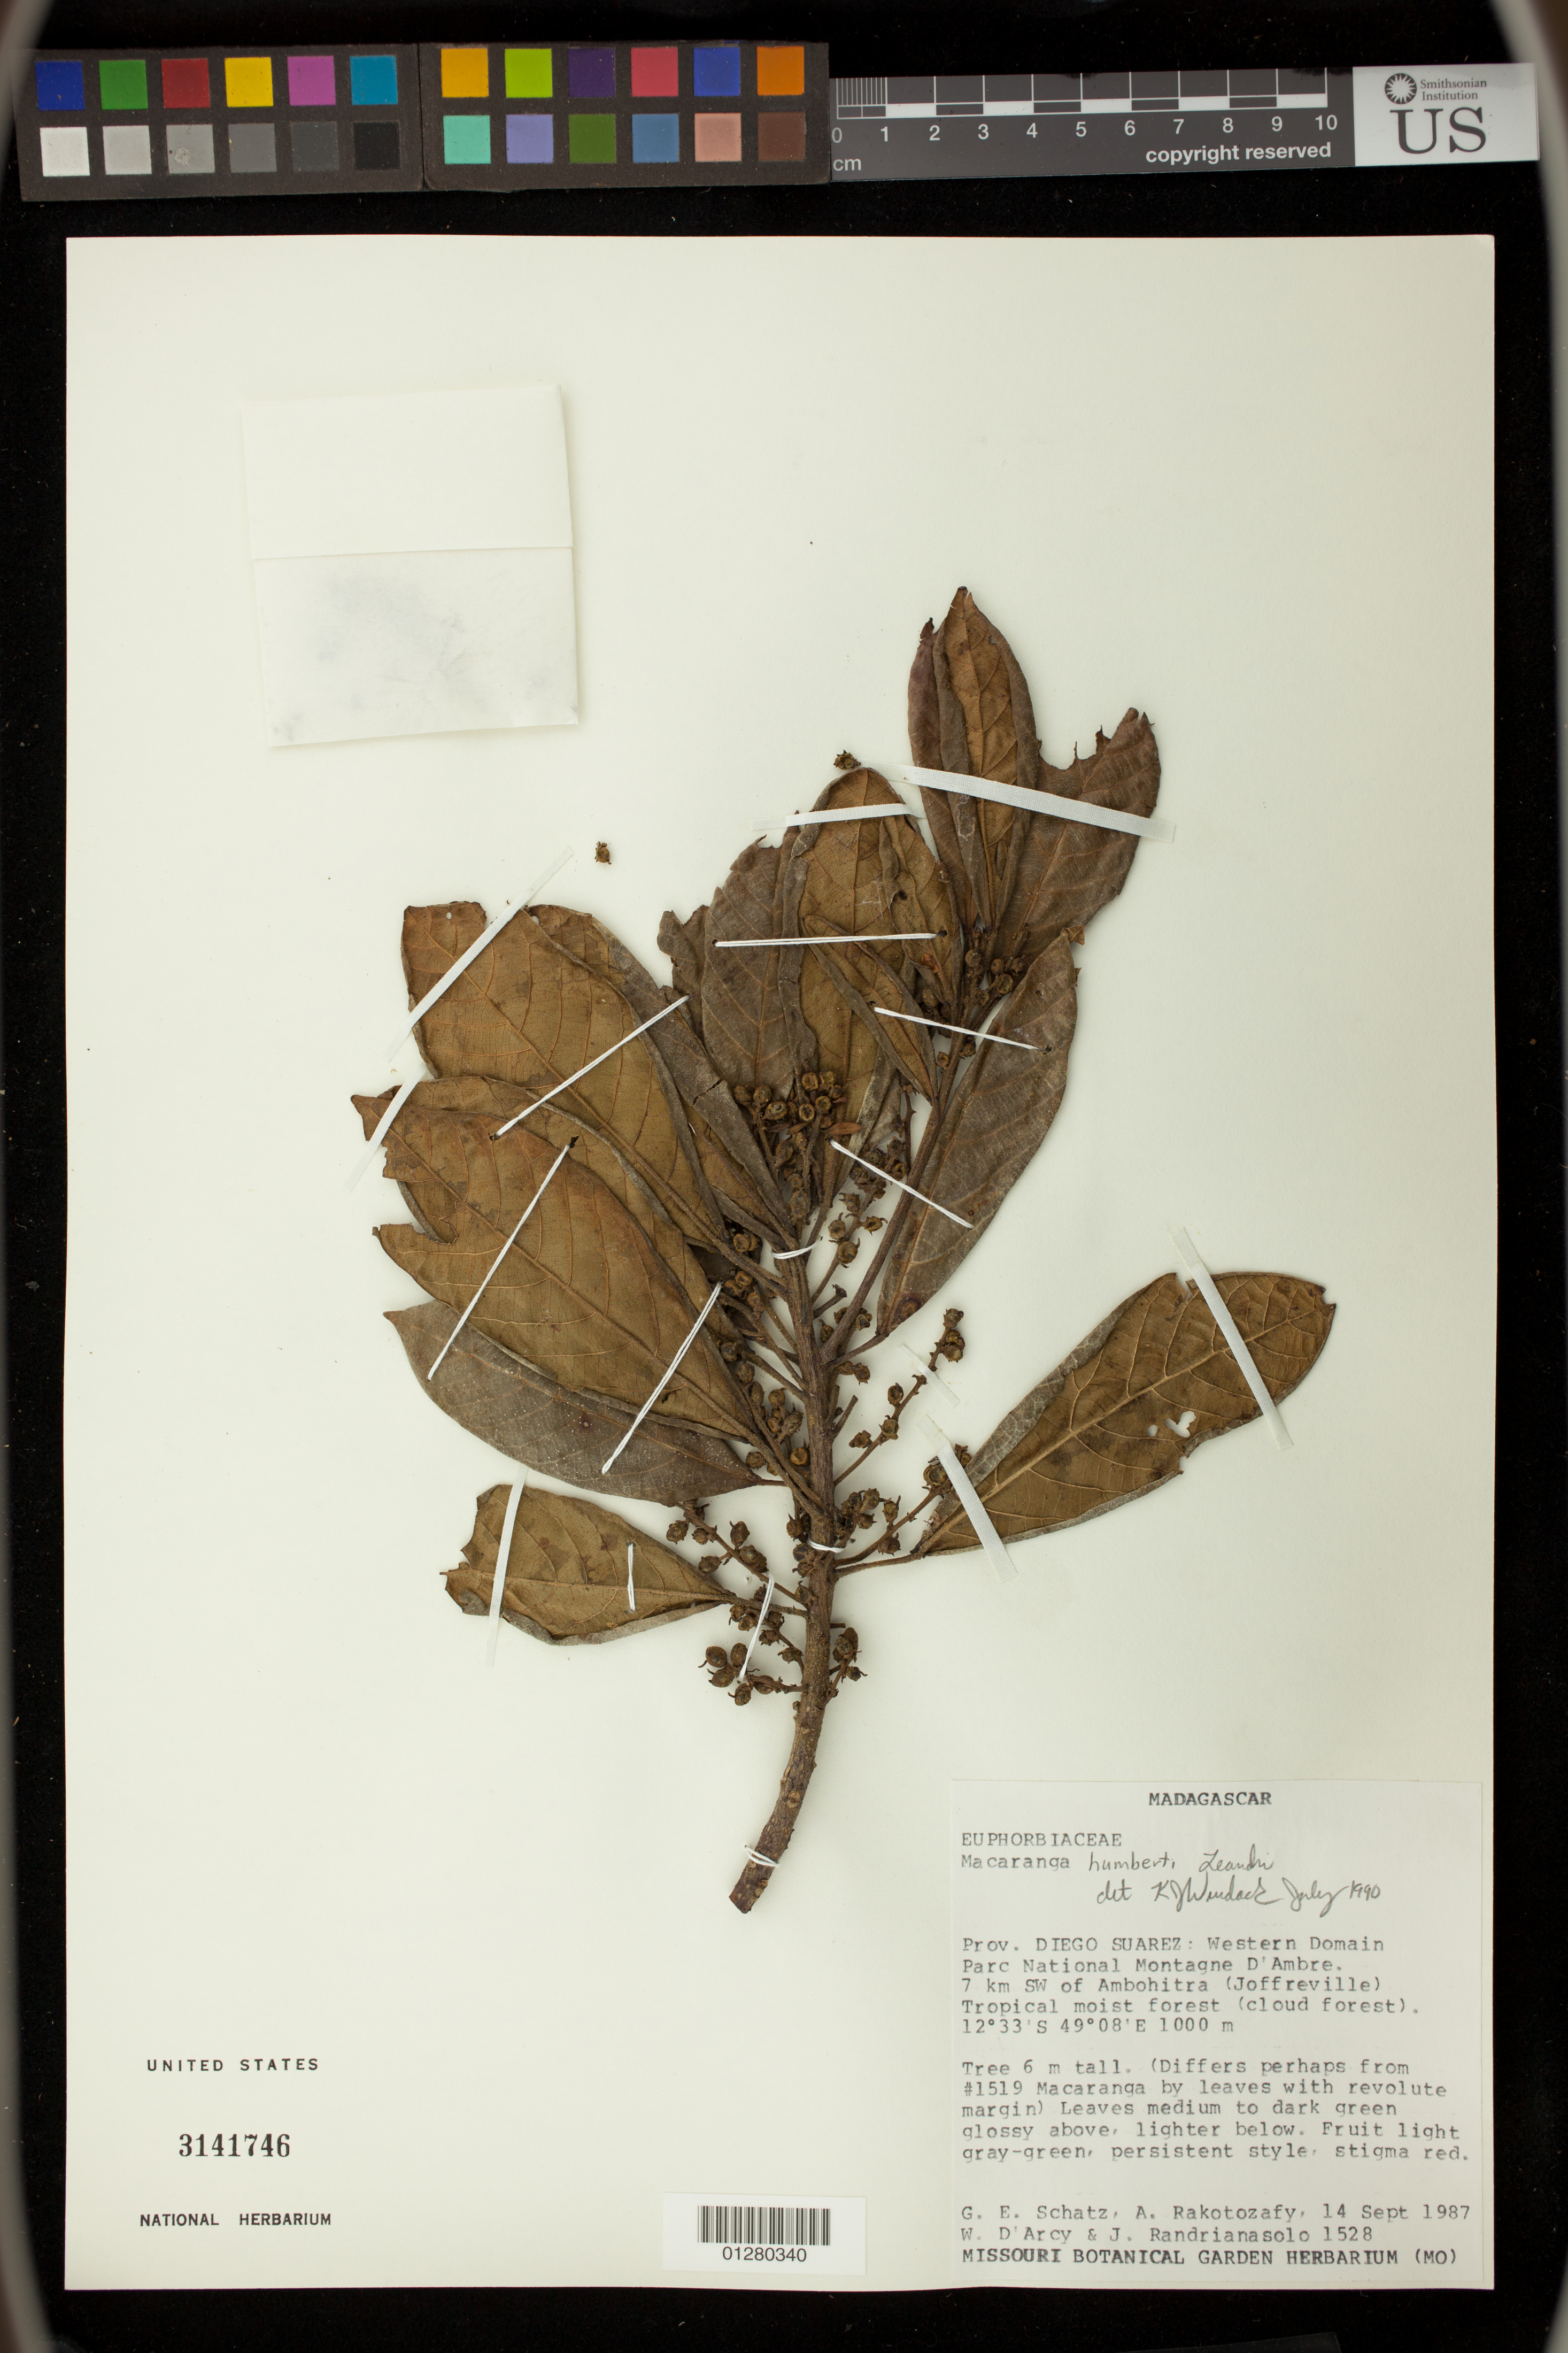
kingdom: Plantae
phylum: Tracheophyta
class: Magnoliopsida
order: Malpighiales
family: Euphorbiaceae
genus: Macaranga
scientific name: Macaranga humbertii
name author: Leandri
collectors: G. Schatz, A. Rakotozafy, J. Randrianasolo & W. G. D'Arcy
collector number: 1528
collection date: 1987-09-14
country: Madagascar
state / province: Diana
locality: Prov. Diego Suarez,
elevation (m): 1000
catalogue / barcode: US 3141746